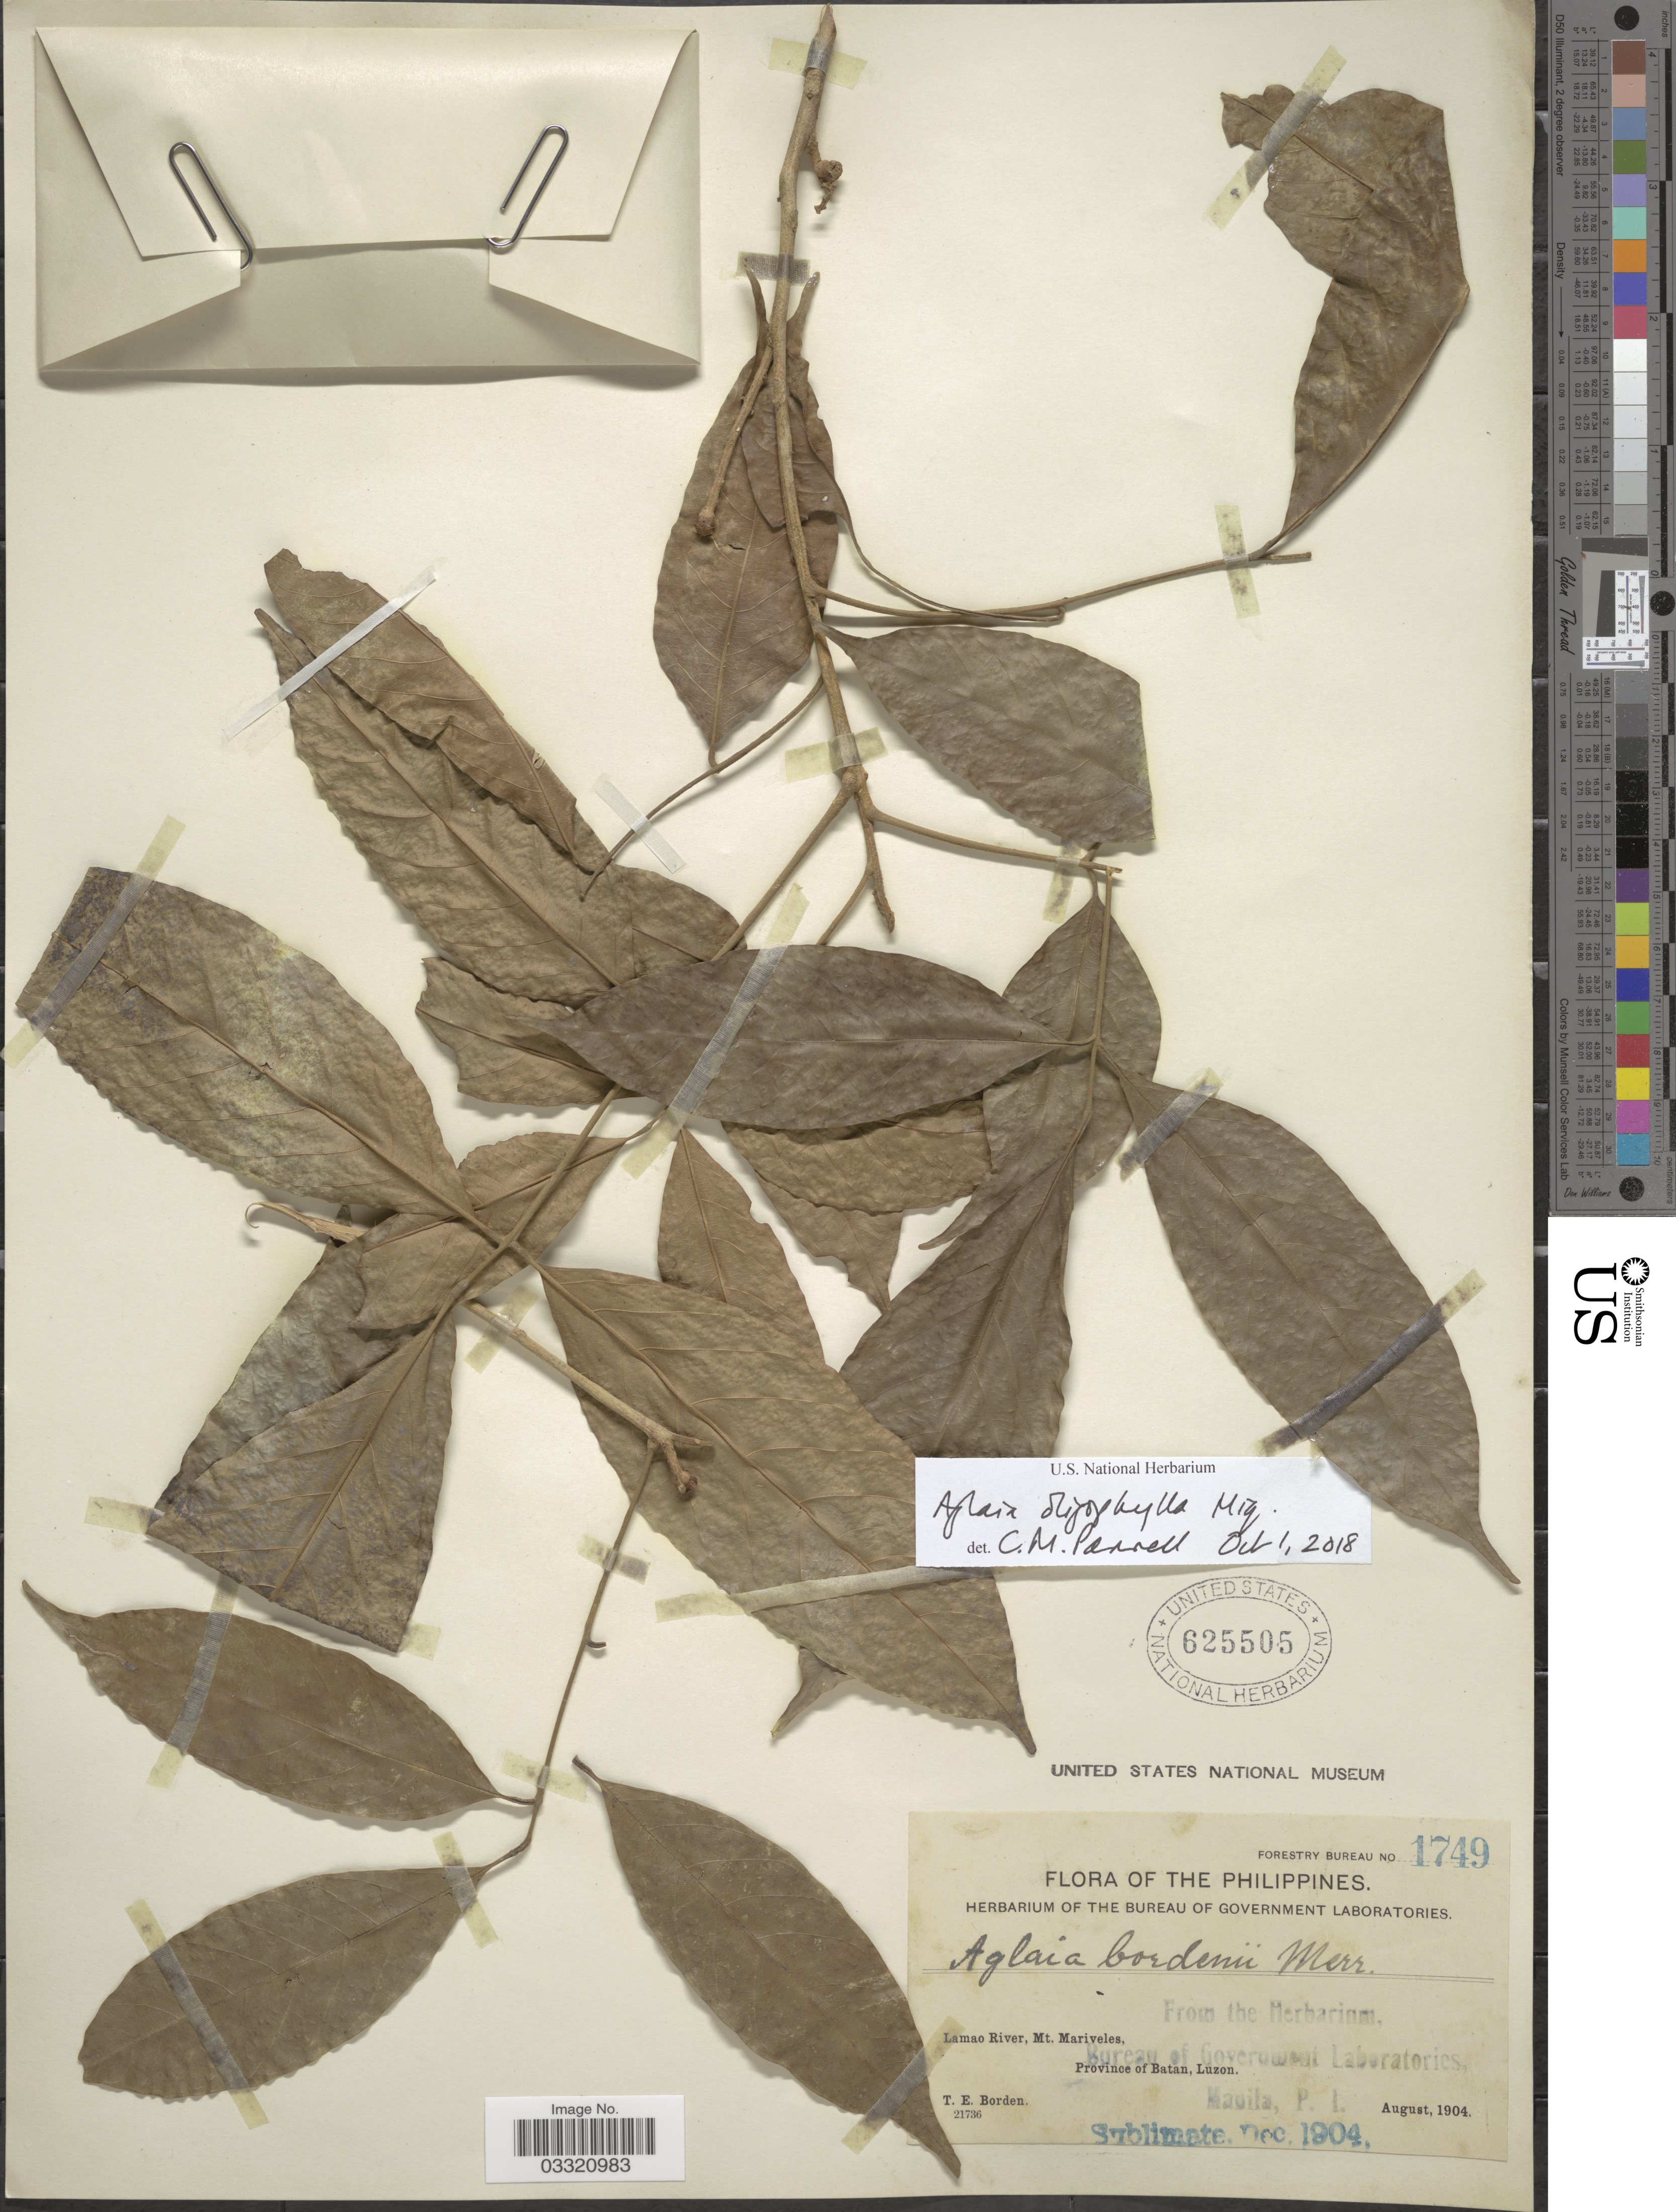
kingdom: Plantae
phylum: Tracheophyta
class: Magnoliopsida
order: Sapindales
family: Meliaceae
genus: Aglaia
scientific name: Aglaia oligophylla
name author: Miq.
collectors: T. E. Borden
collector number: Forestry Bureau 1749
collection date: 1904-08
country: Philippines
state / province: Cagayan Valley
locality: Lamao River, Mt. Mariveles, Province of Batan, Luzon.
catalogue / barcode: US 625505